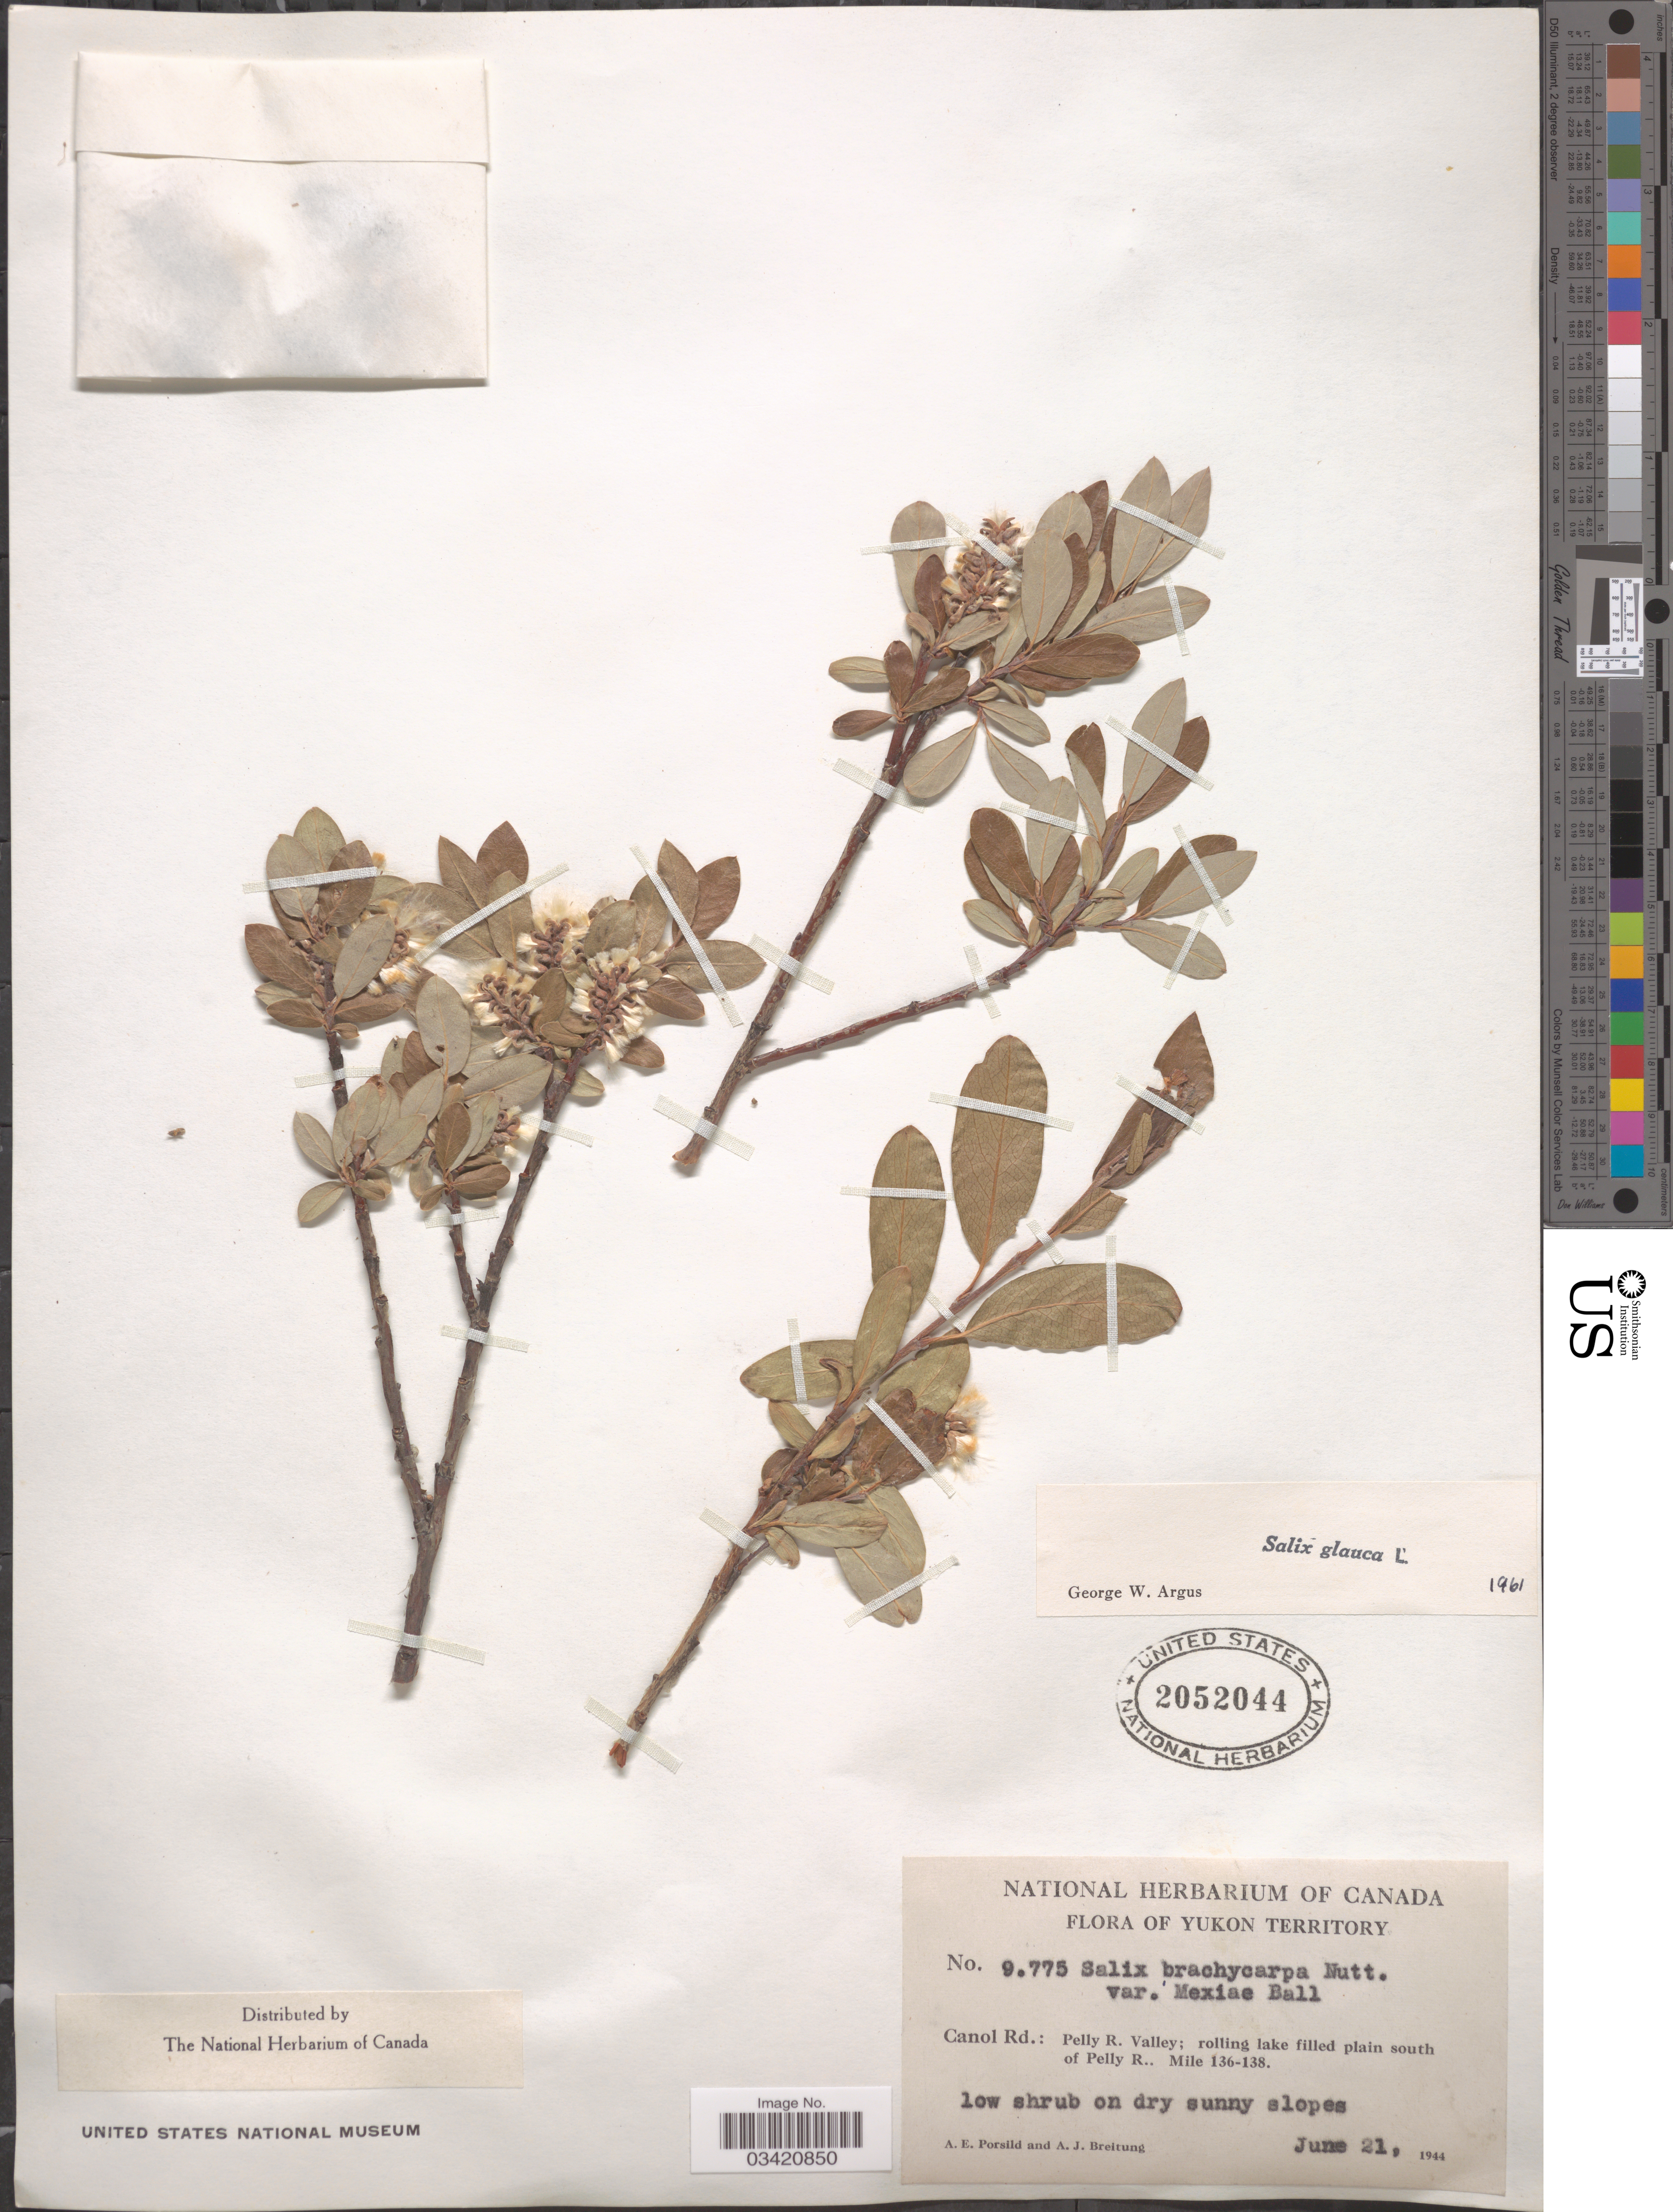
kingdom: Plantae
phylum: Tracheophyta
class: Magnoliopsida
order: Malpighiales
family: Salicaceae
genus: Salix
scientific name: Salix glauca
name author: L.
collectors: A. E. Porsild & A. Breitung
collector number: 9775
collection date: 1944-06-21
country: Canada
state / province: Yukon Territory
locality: Canol Rd.: Pelly R. Valley; rolling lake filled plain south of Pelly R.. Mile 136-138.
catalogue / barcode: US 2052044